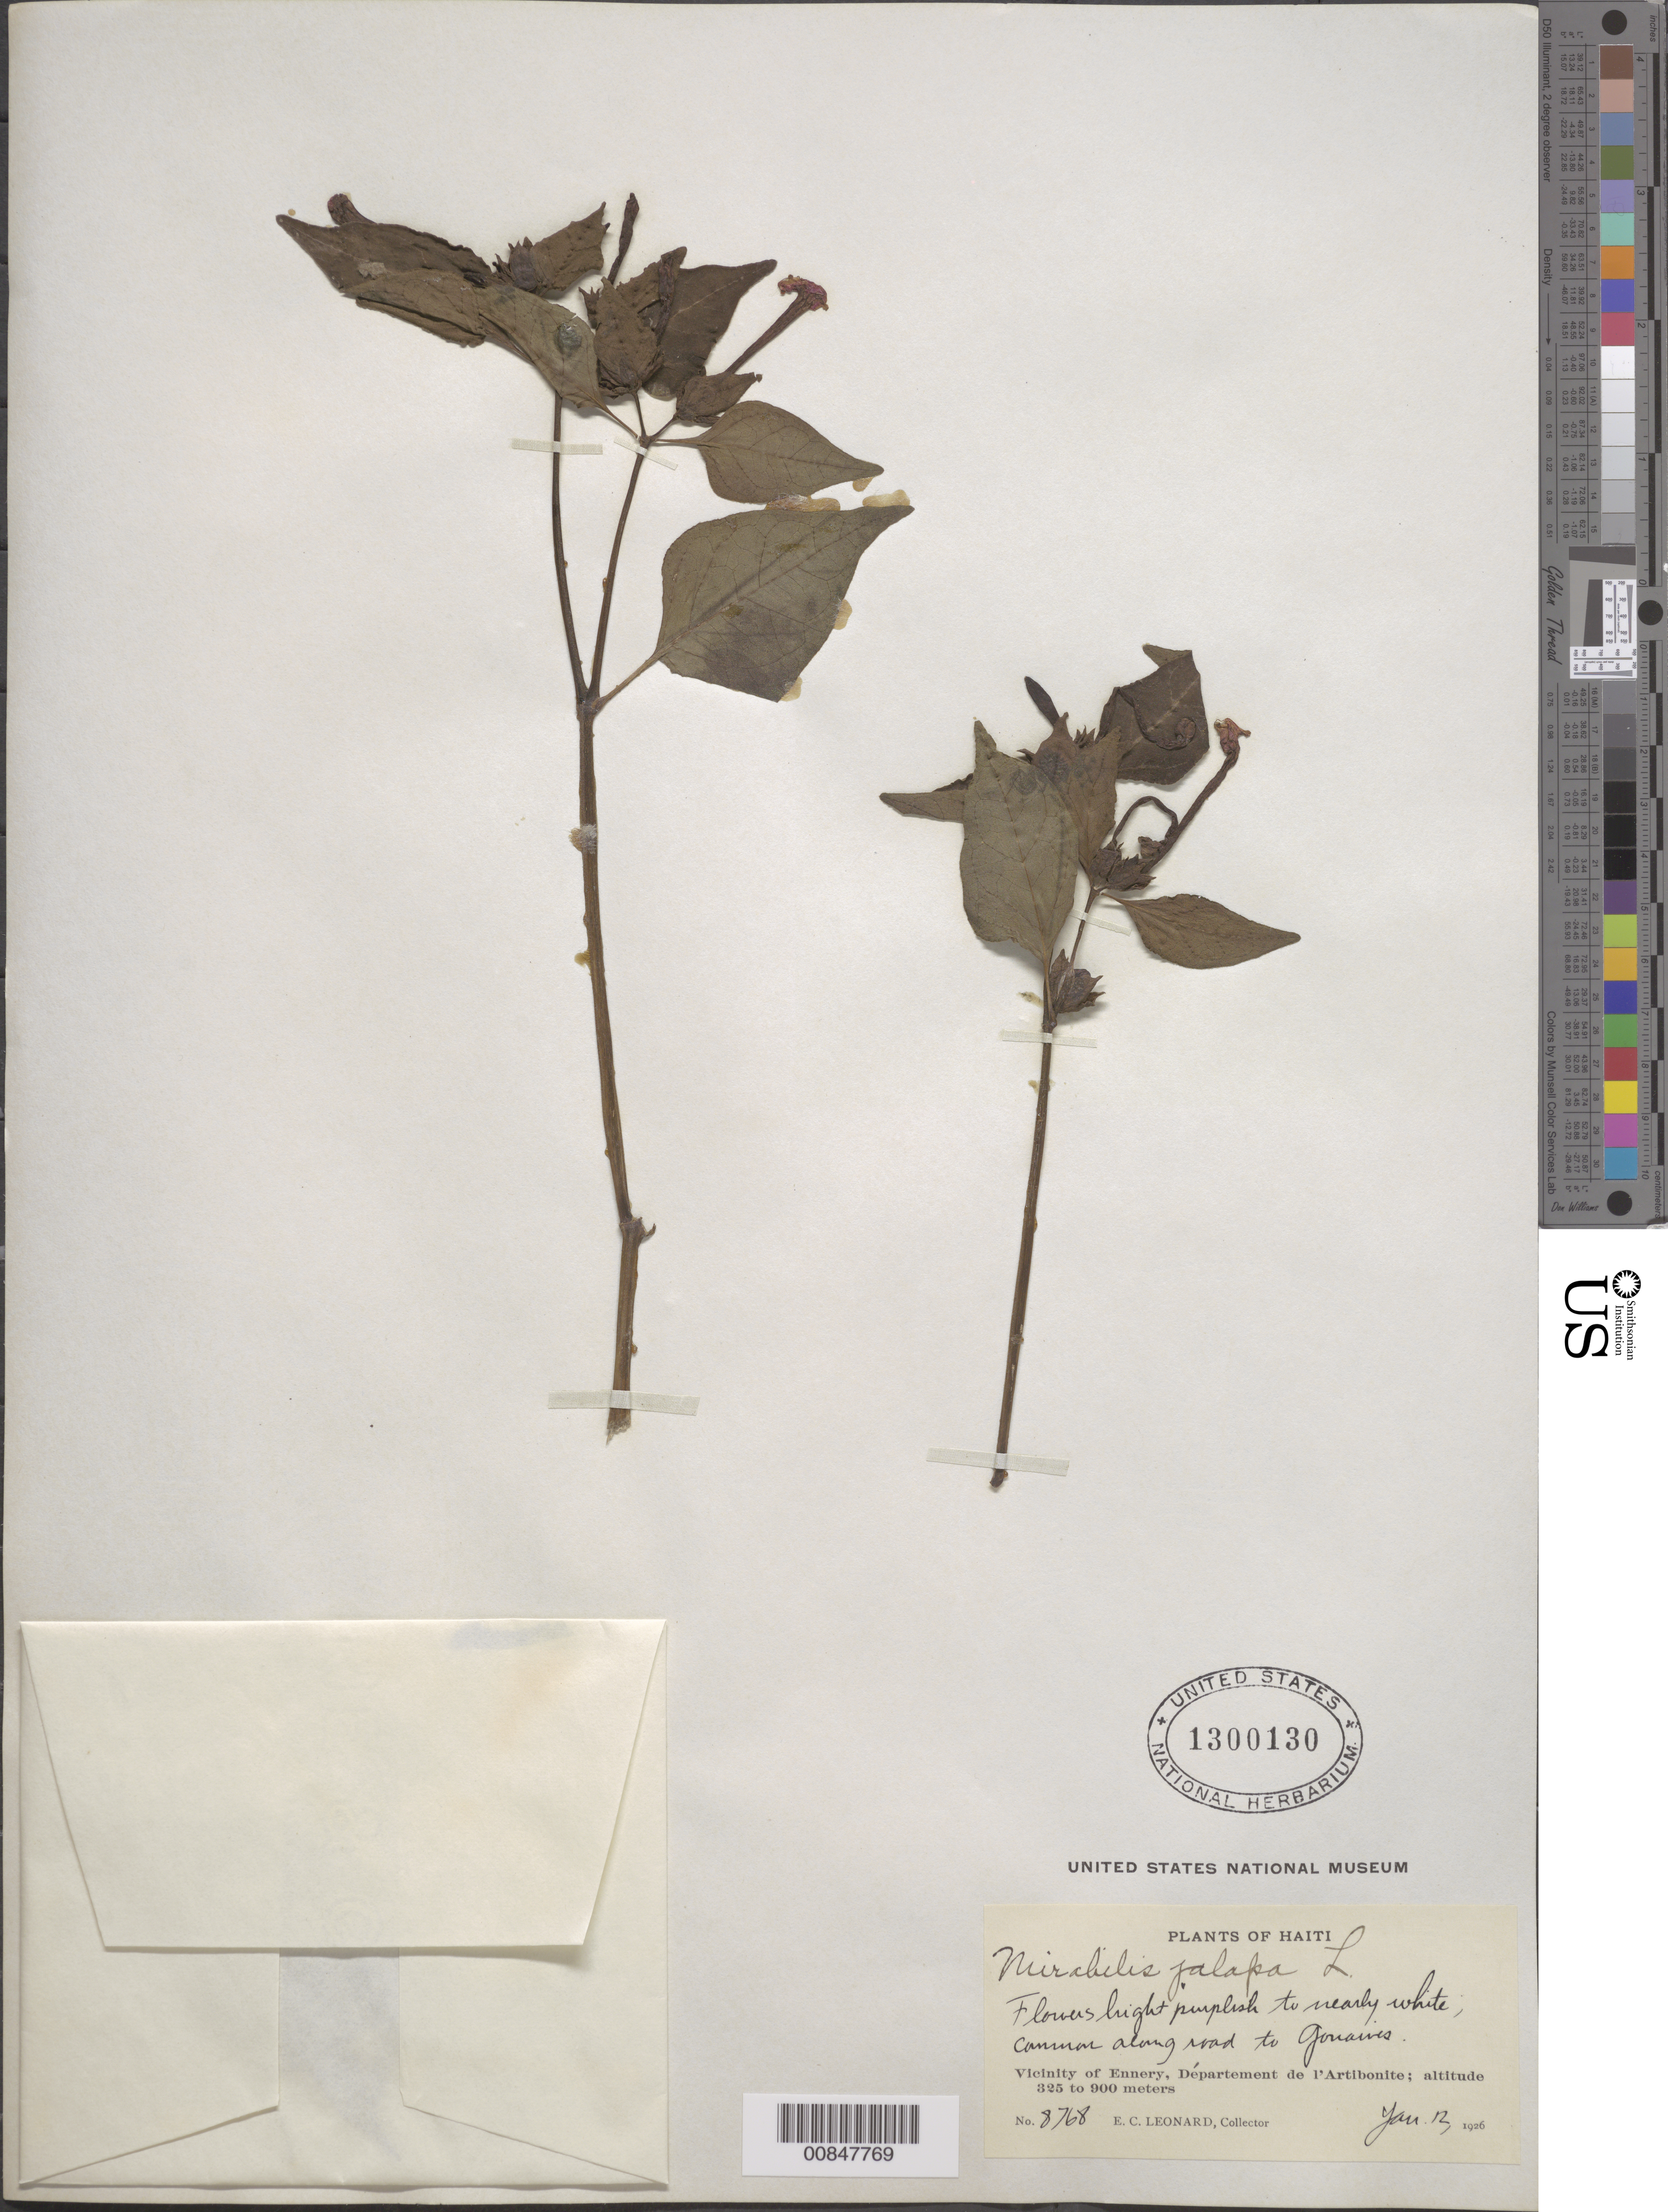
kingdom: Plantae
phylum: Tracheophyta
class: Magnoliopsida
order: Caryophyllales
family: Nyctaginaceae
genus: Mirabilis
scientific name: Mirabilis jalapa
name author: L.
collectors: E. C. Leonard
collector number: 8768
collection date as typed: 12 Jan 1926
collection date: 1926-01-12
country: Haiti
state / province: Artibonite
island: Hispaniola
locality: Vicinity of Ennery. Along road to Gonaives.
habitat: Common along road.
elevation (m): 325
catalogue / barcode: US 1300130